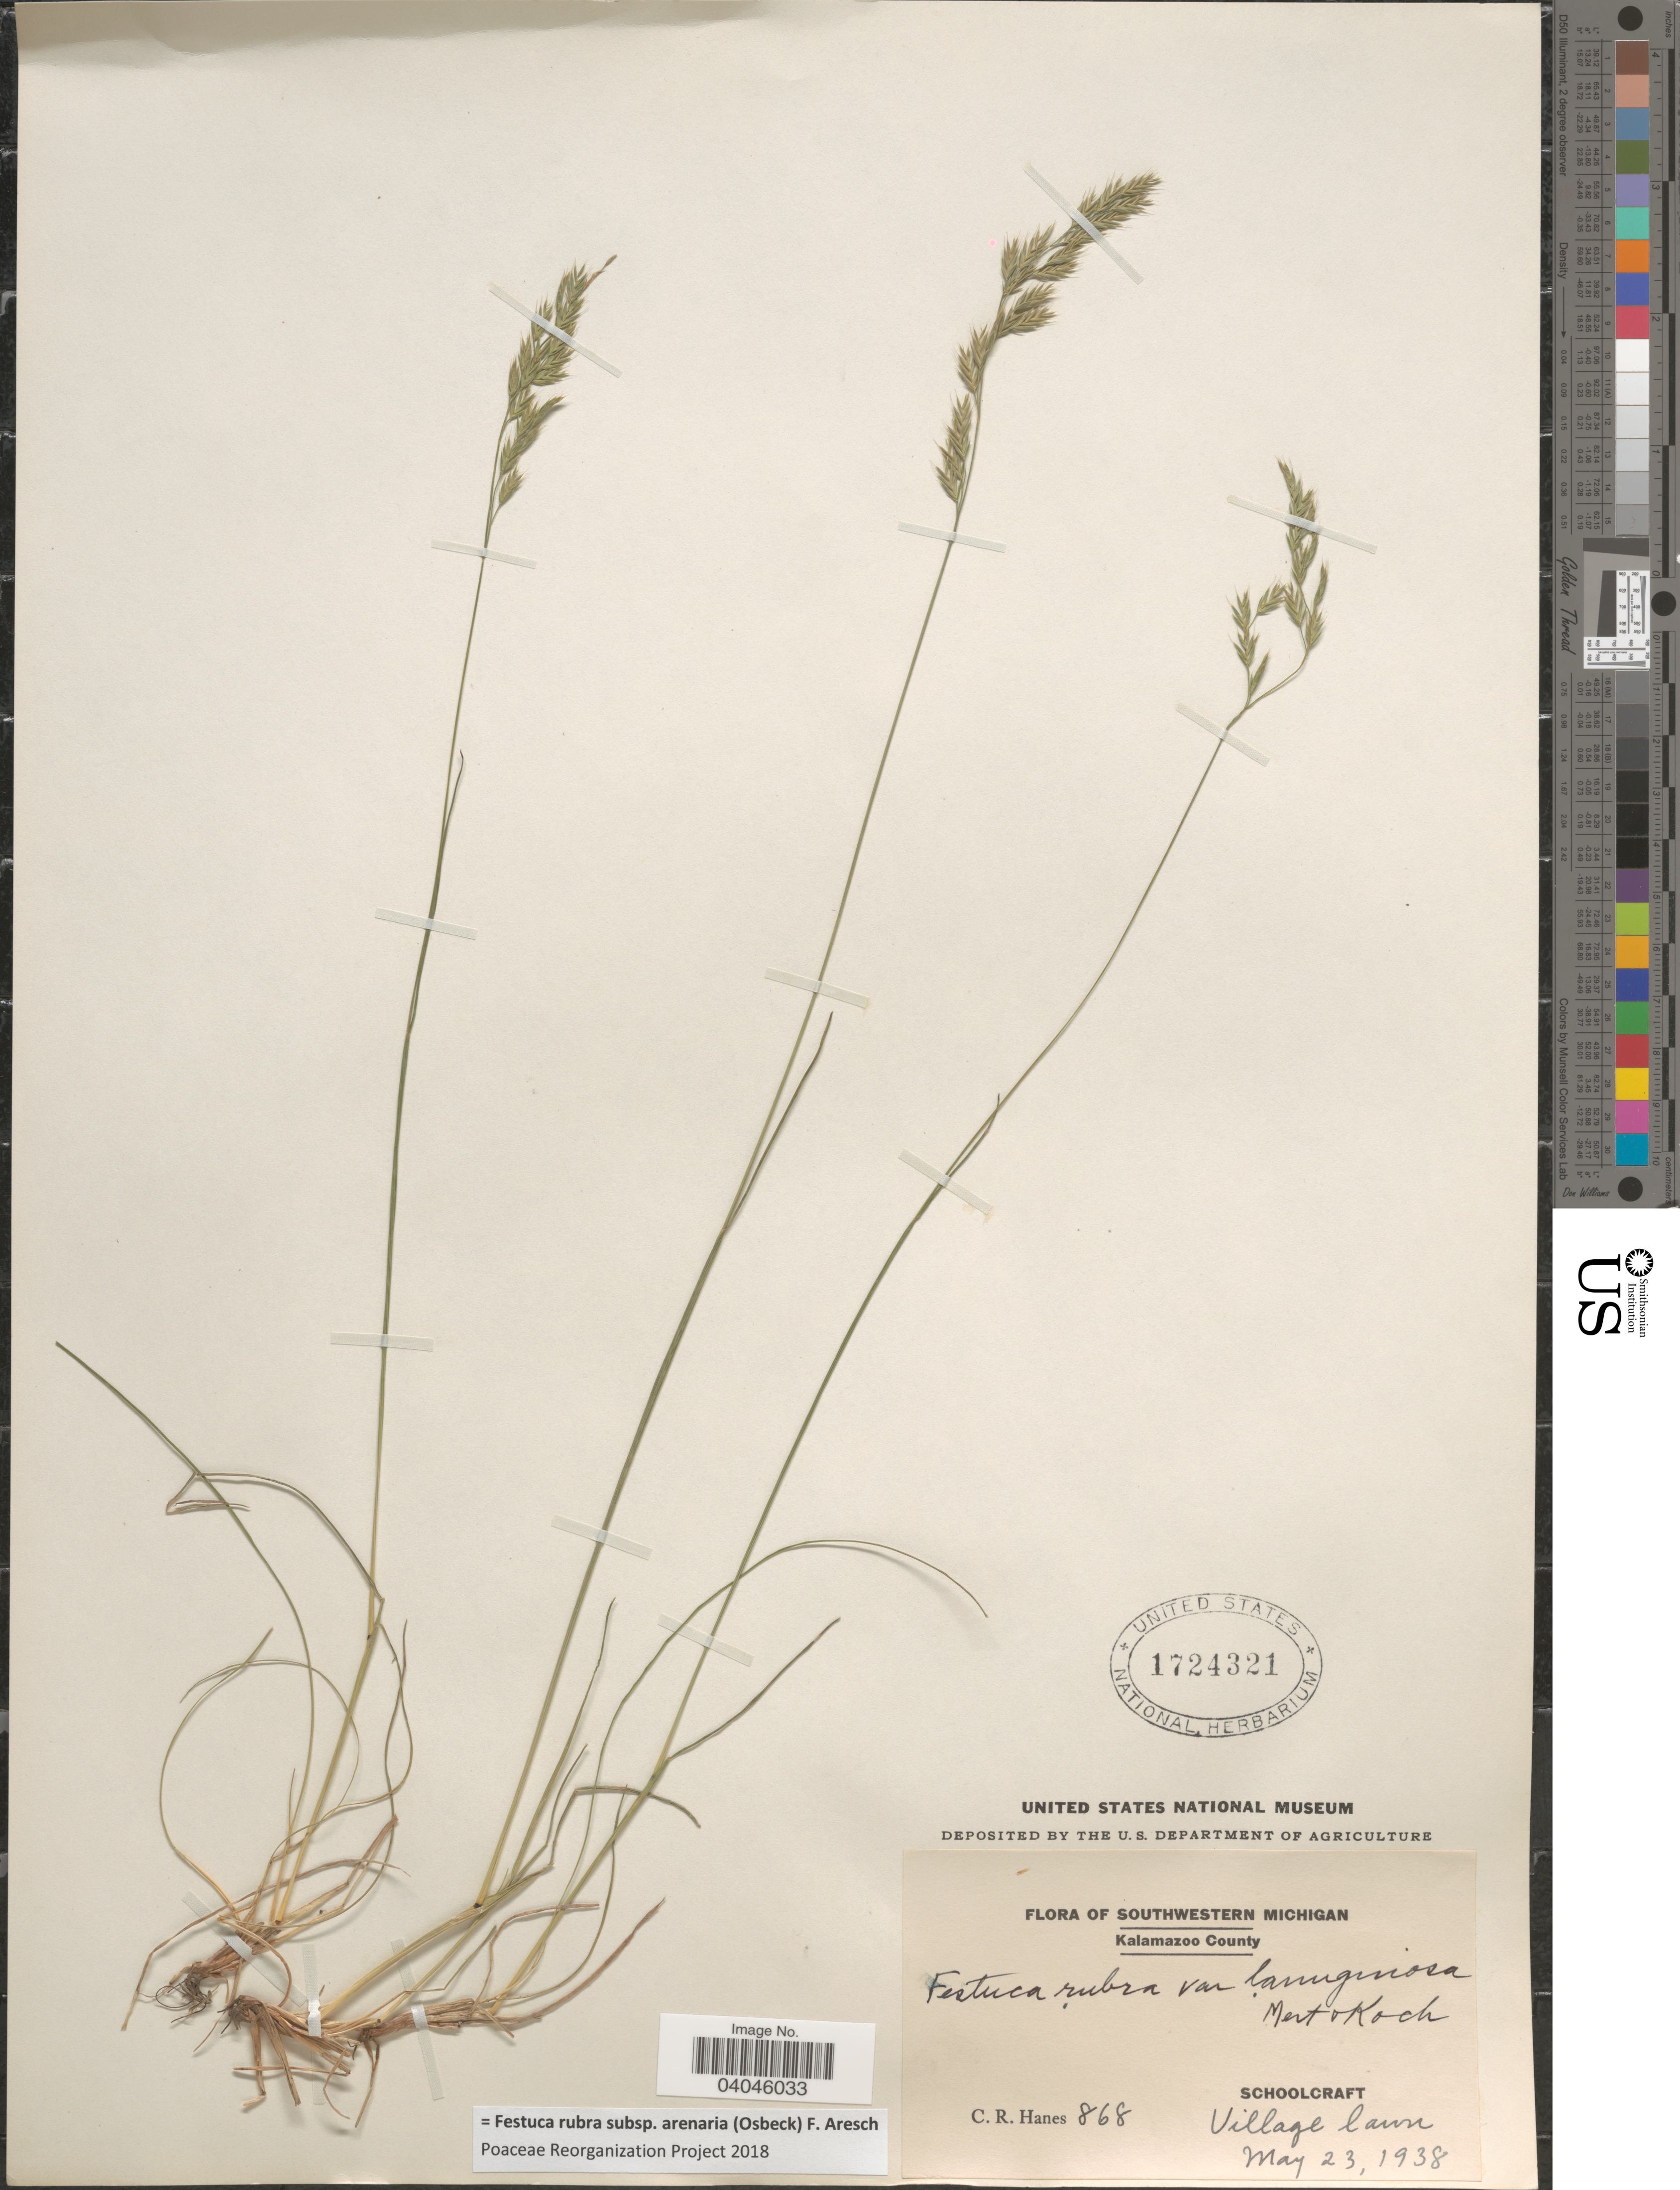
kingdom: Plantae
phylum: Tracheophyta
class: Liliopsida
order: Poales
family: Poaceae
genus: Festuca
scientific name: Festuca rubra subsp. arenaria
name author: (Osbeck) F. Aresch.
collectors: C. Hanes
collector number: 868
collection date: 1938-05-23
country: United States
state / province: Michigan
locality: Southwestern Michigan. Kalamazoo County. Schoolcraft. Village lawn.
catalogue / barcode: US 1724321